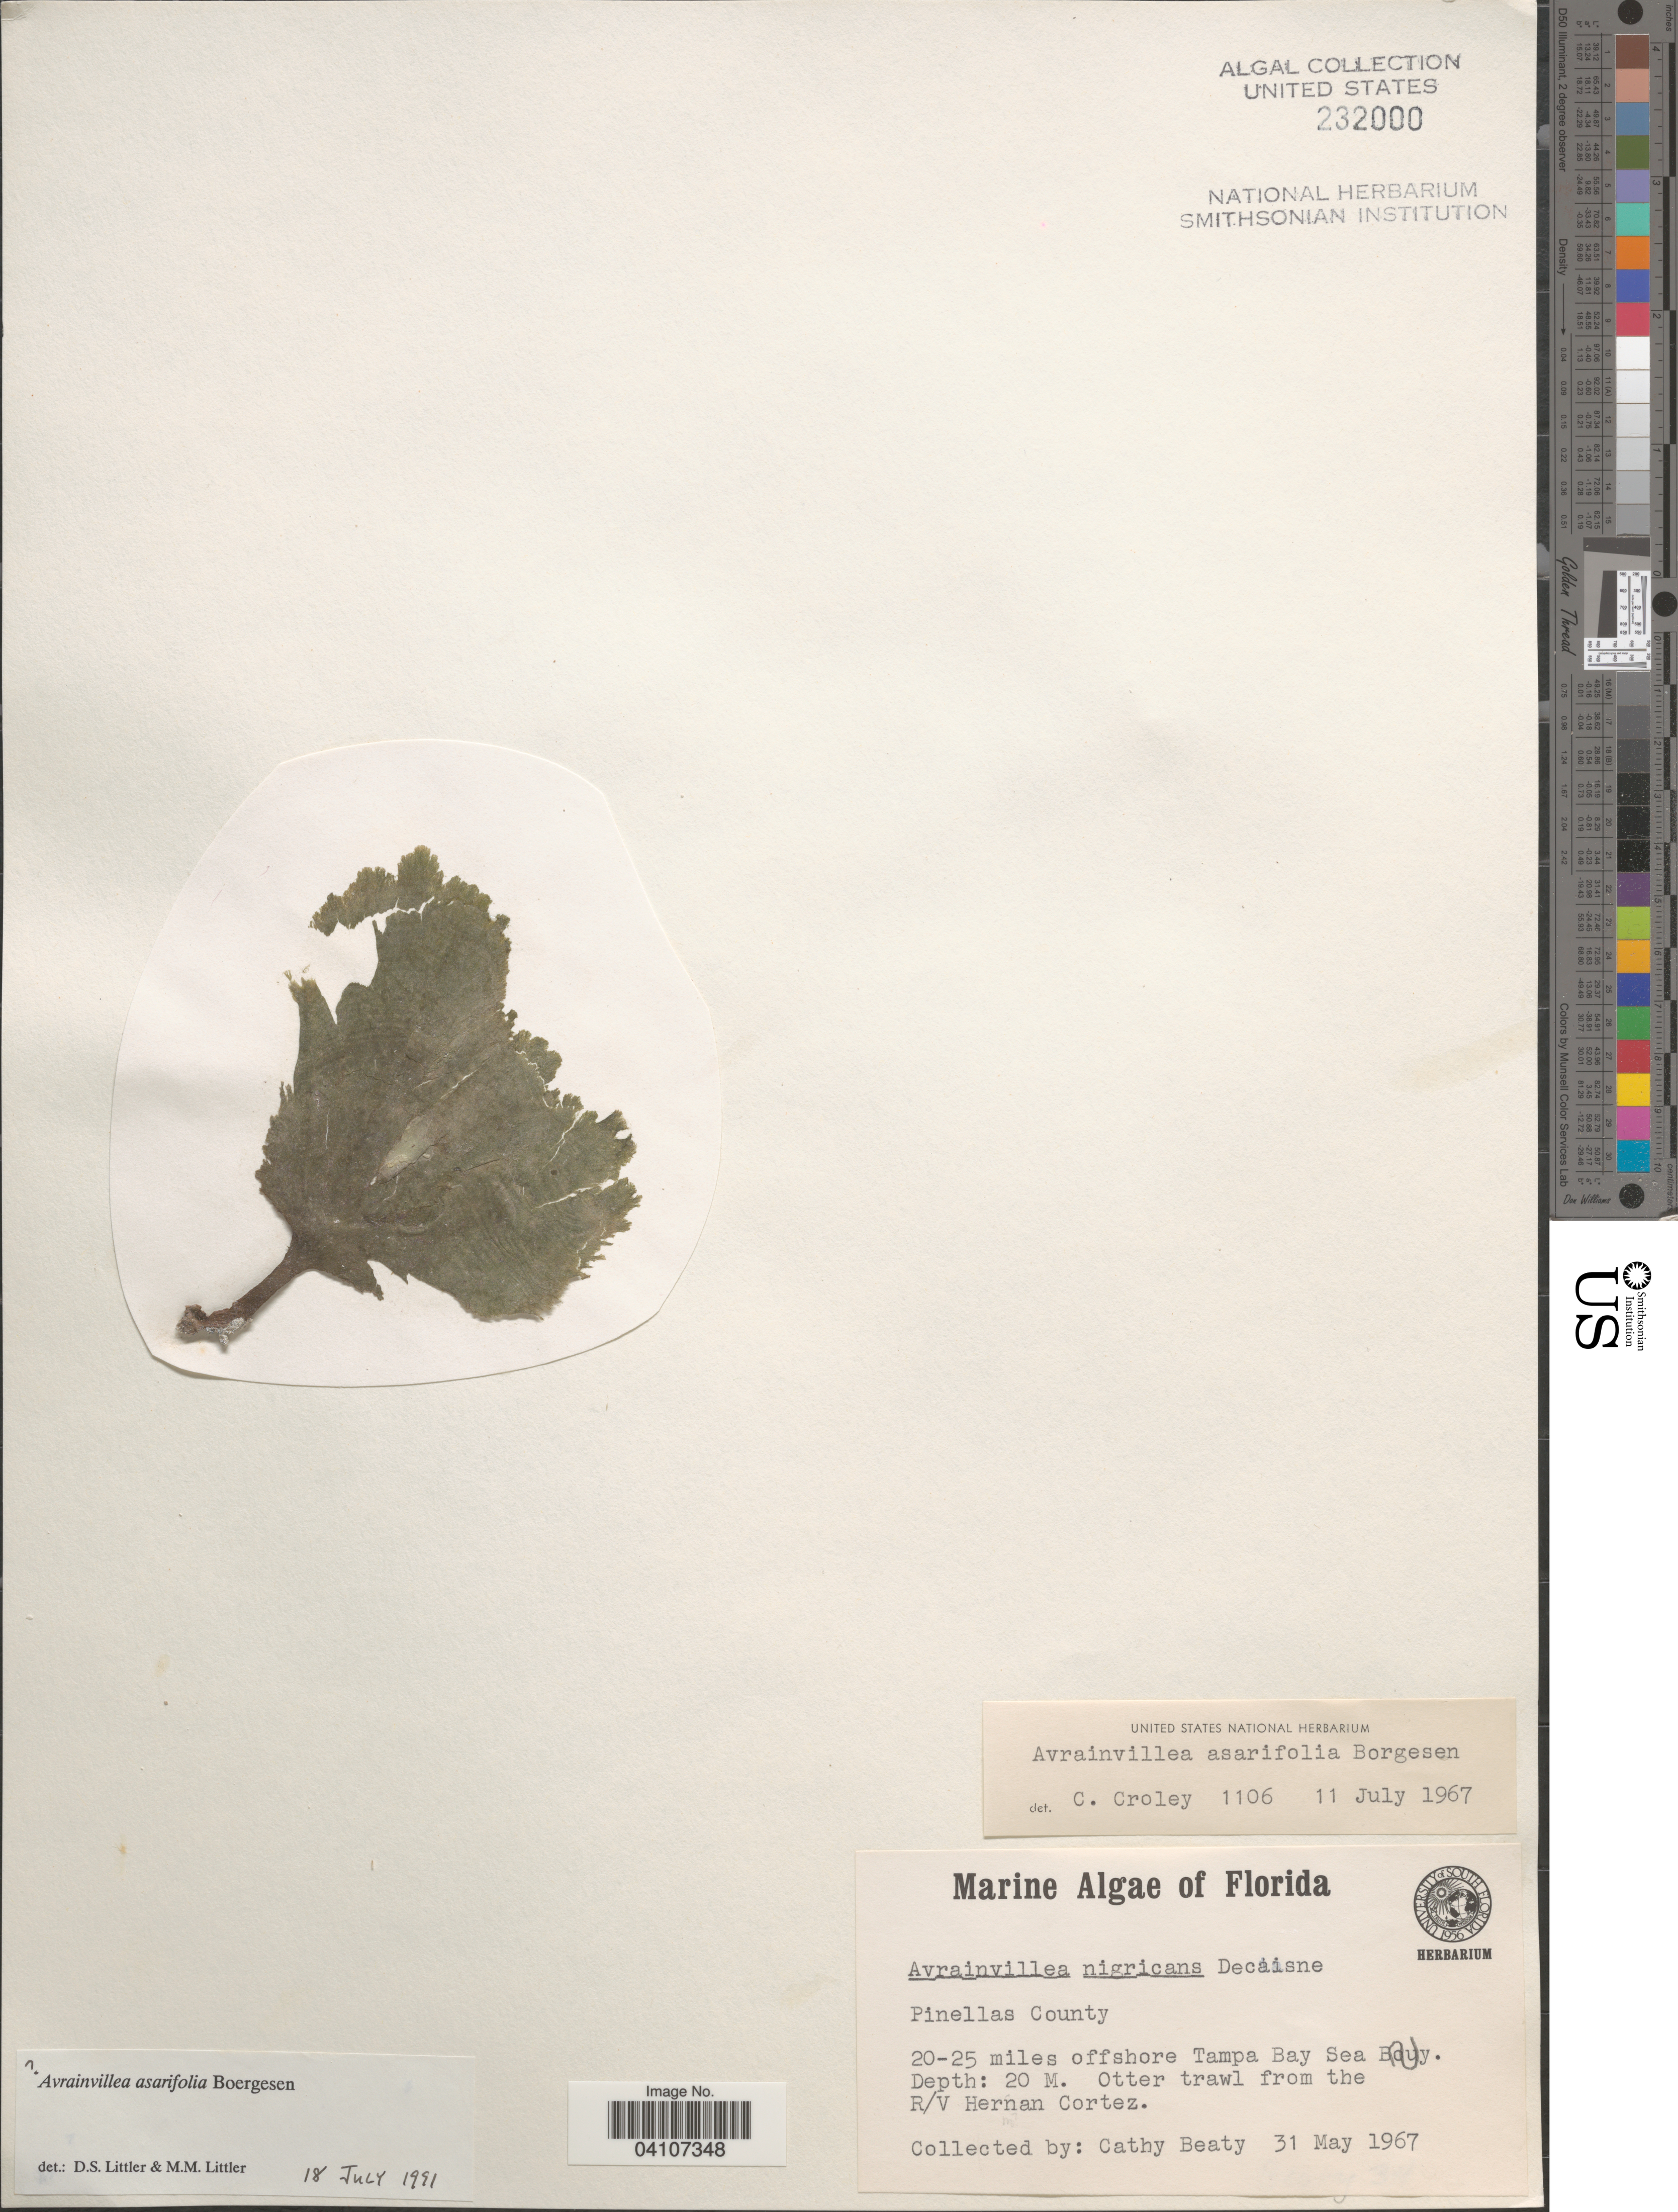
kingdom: Plantae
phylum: Chlorophyta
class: Ulvophyceae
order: Bryopsidales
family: Dichotomosiphonaceae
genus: Avrainvillea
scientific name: Avrainvillea asarifolia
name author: Børgesen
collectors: C. Beaty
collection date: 1967-05-31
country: United States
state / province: Florida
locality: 20-25 miles offshore Tampa Bay Sea Buoy. Otter trawl from the R/V Hernan Cortez. Pinellas County.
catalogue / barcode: US 232000